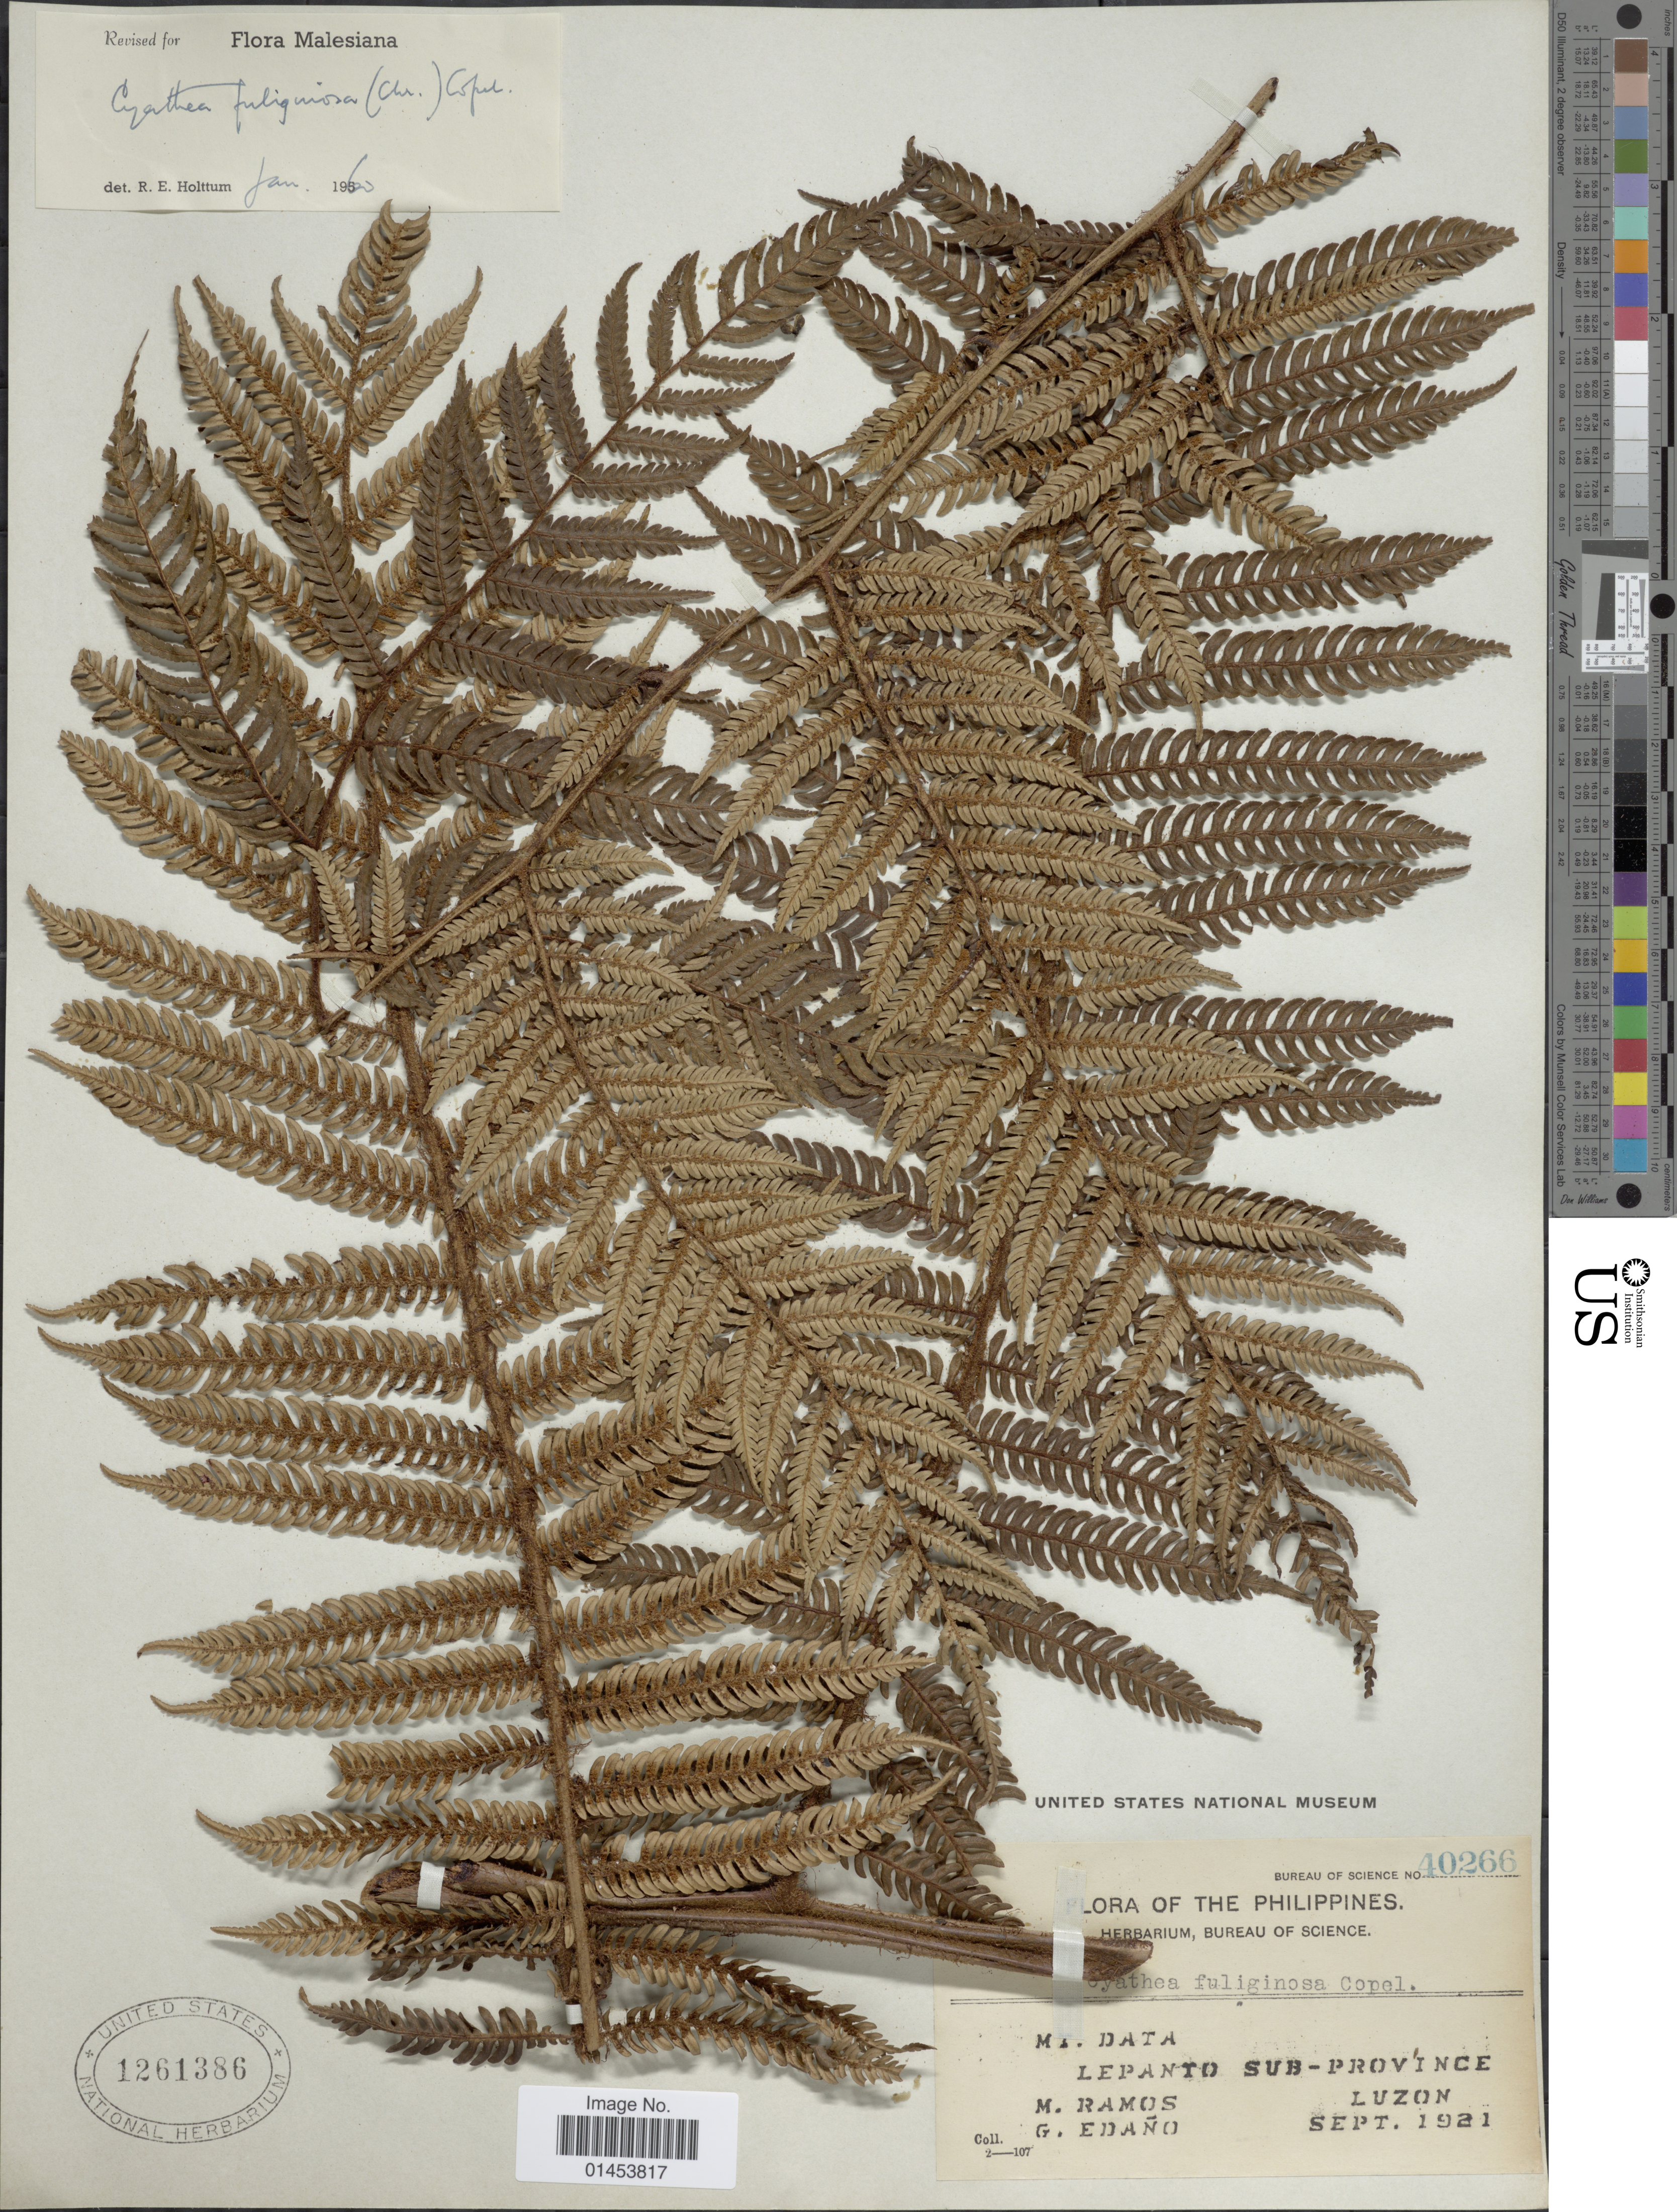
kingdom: Plantae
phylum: Tracheophyta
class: Polypodiopsida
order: Cyatheales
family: Cyatheaceae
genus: Cyathea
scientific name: Cyathea fuliginosa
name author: (Christ) Copel.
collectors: M. Ramos & G. Edaño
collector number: Bureau of Science 40266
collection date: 1921-09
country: Philippines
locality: Mt. Data Lepanto Sub-province, Luzon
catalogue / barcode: US 1261386